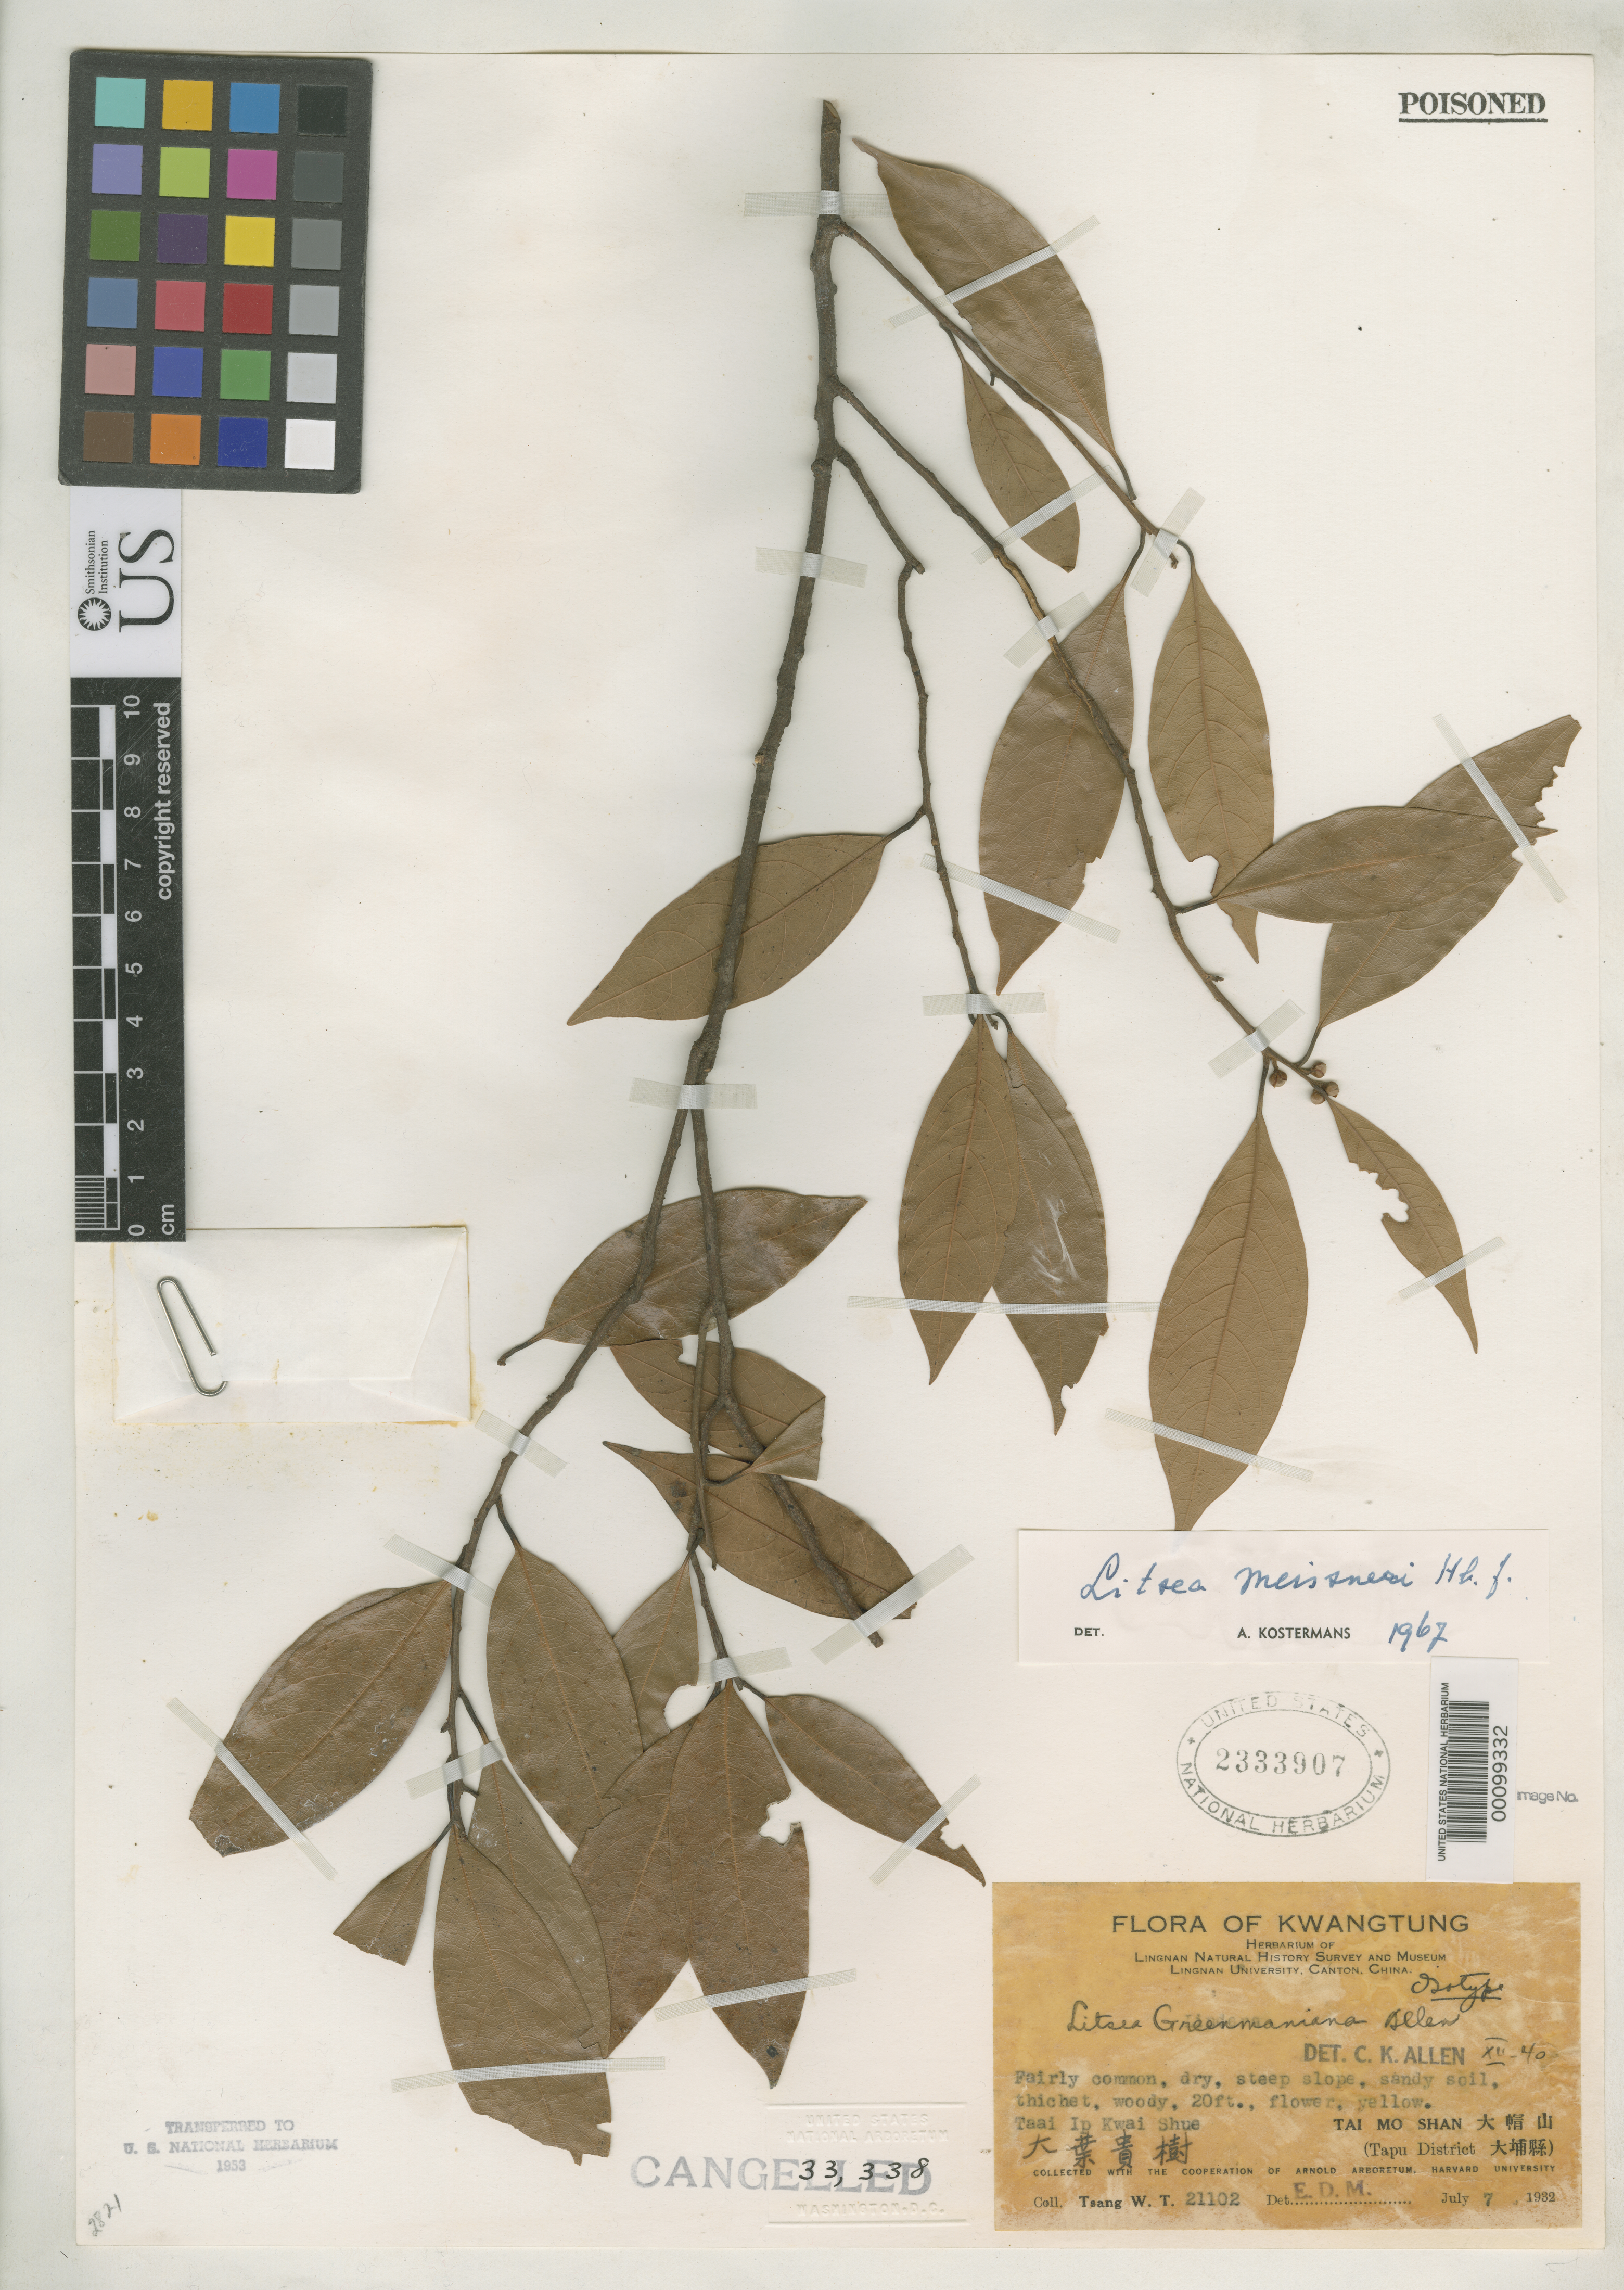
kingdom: Plantae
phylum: Tracheophyta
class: Magnoliopsida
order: Laurales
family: Lauraceae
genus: Litsea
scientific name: Litsea greenmaniana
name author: C.K. Allen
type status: Isotype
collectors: W. T. Tsang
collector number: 21102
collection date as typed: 07 Jul 1932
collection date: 1932-07-07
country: China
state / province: Guangdong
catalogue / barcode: US 2333907